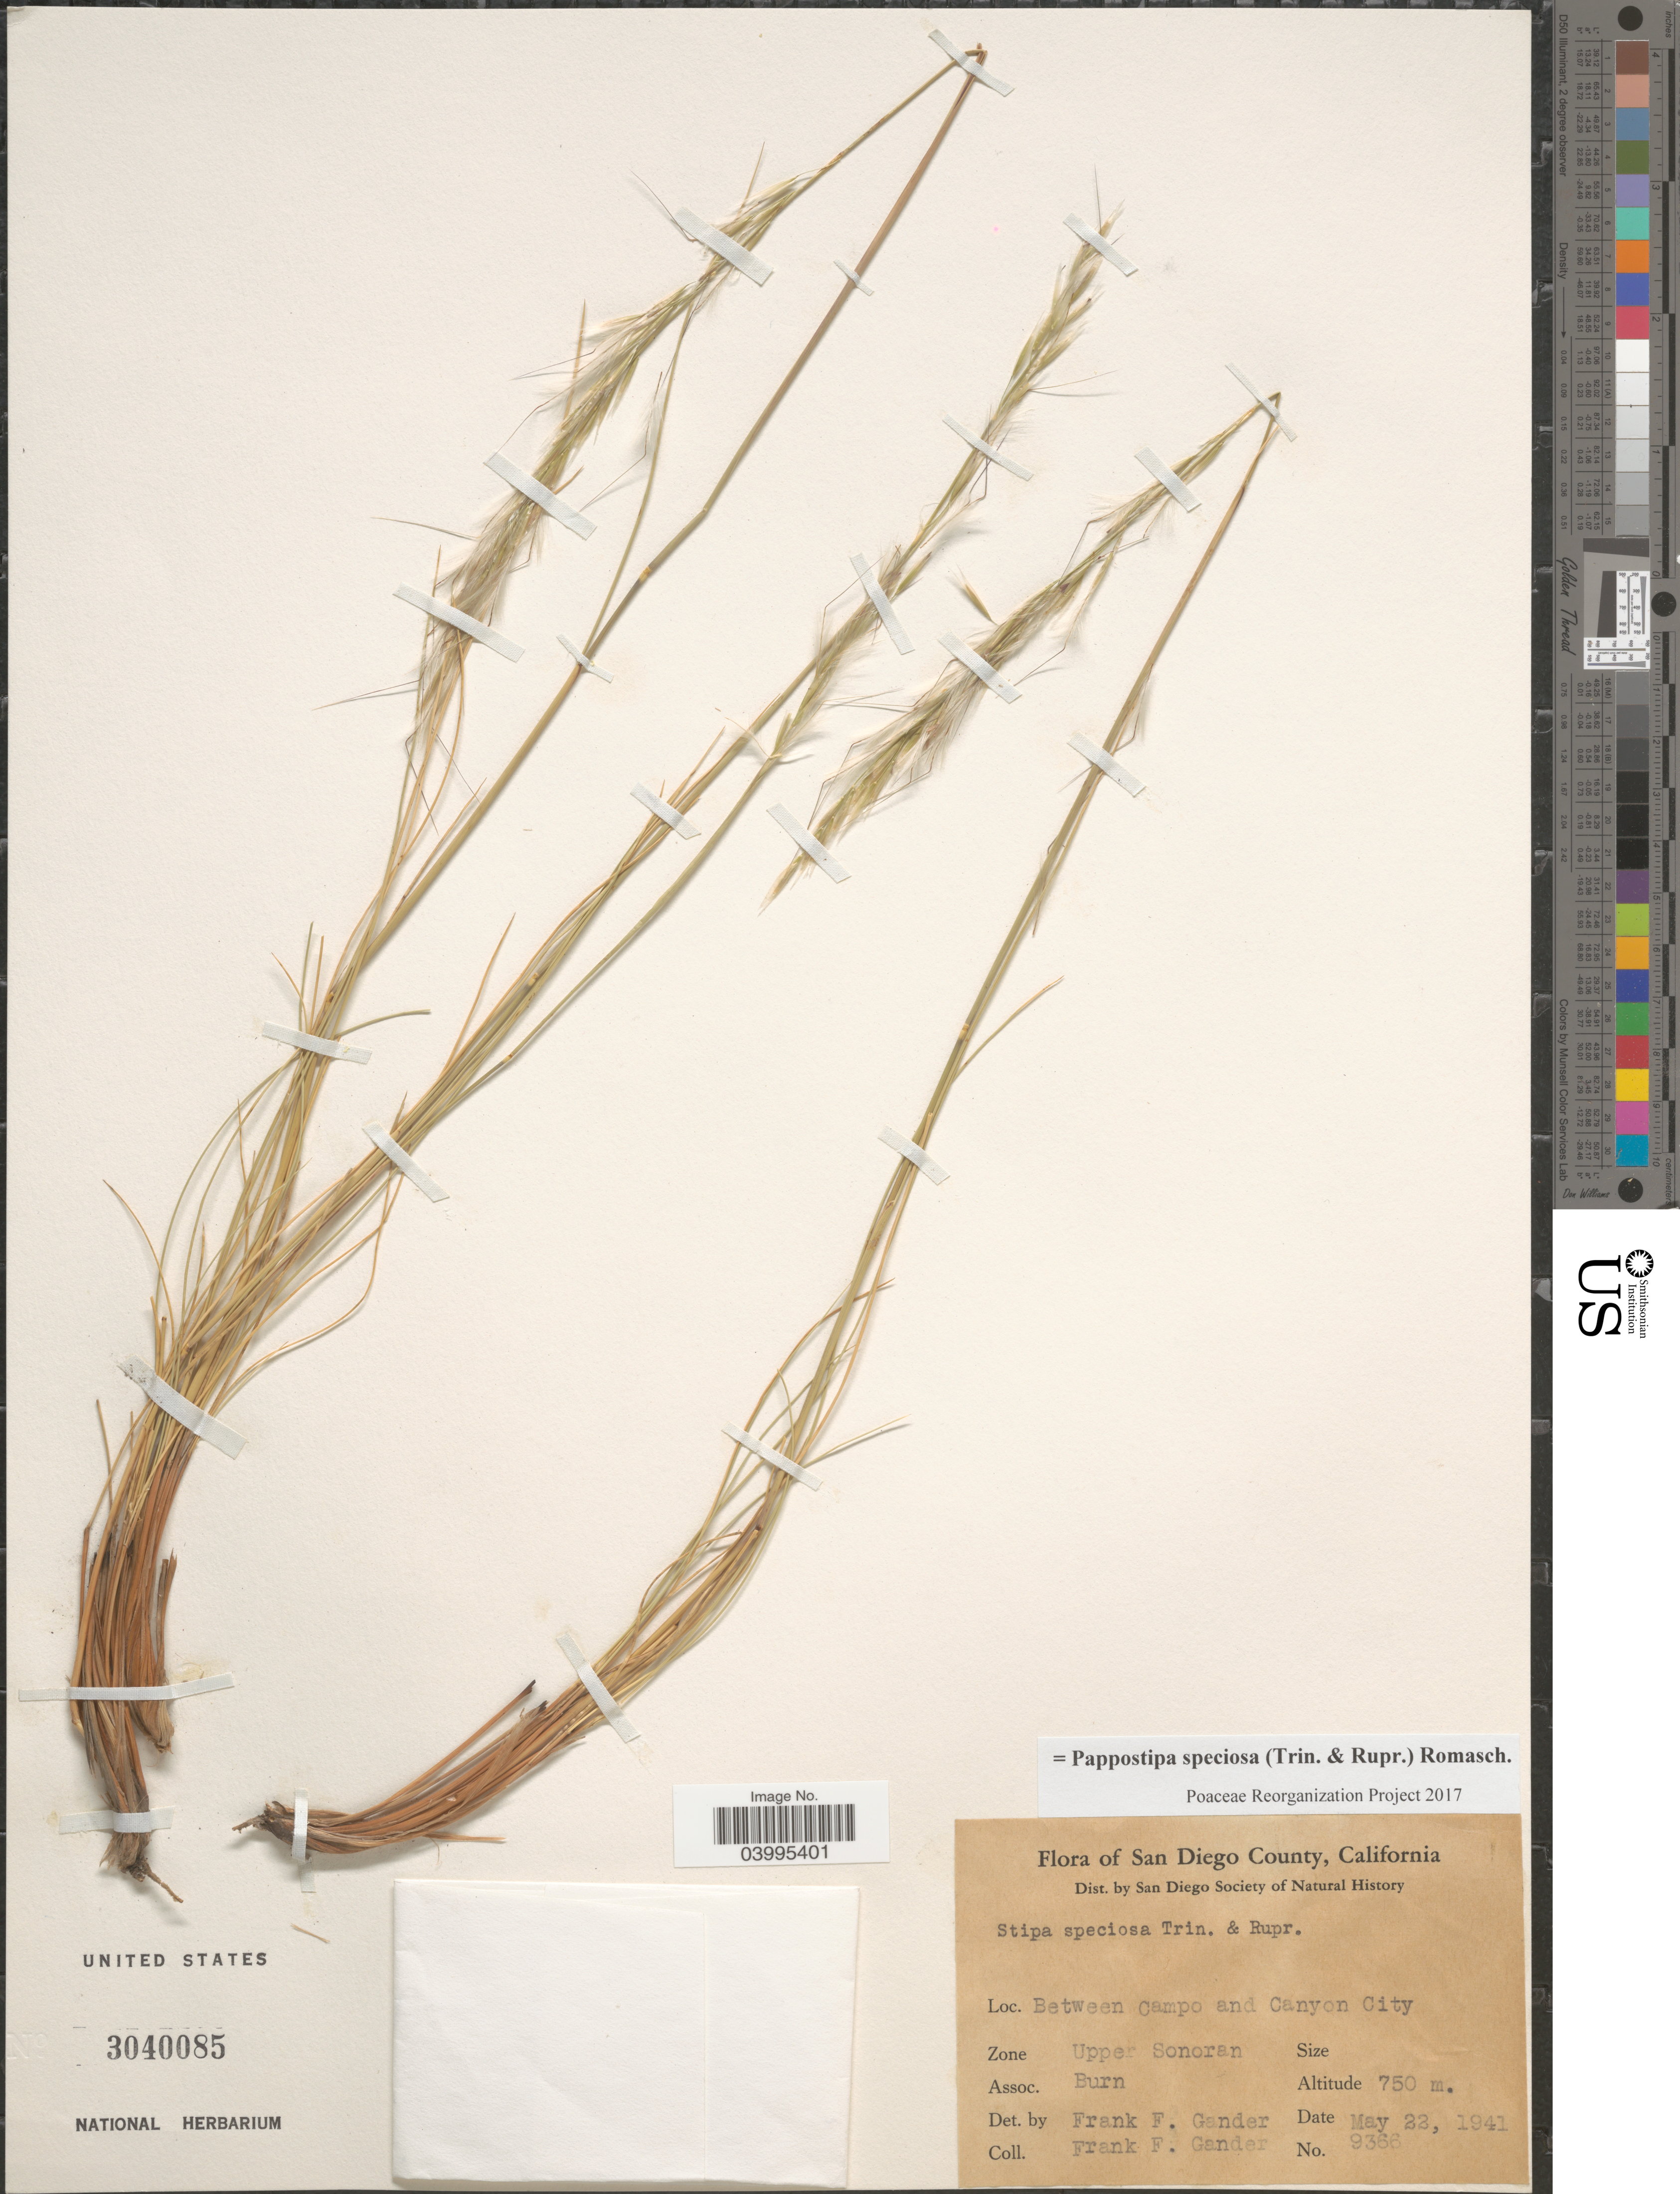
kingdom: Plantae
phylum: Tracheophyta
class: Liliopsida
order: Poales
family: Poaceae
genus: Pappostipa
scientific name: Pappostipa speciosa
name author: (Trin. & Rupr.) Romasch.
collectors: F. Gander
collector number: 9366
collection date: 1941-05-22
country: United States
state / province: California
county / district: San Diego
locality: San Diego County. Between Campo and Canyon City. Zone Upper Sonoran.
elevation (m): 750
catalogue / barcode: US 3040085